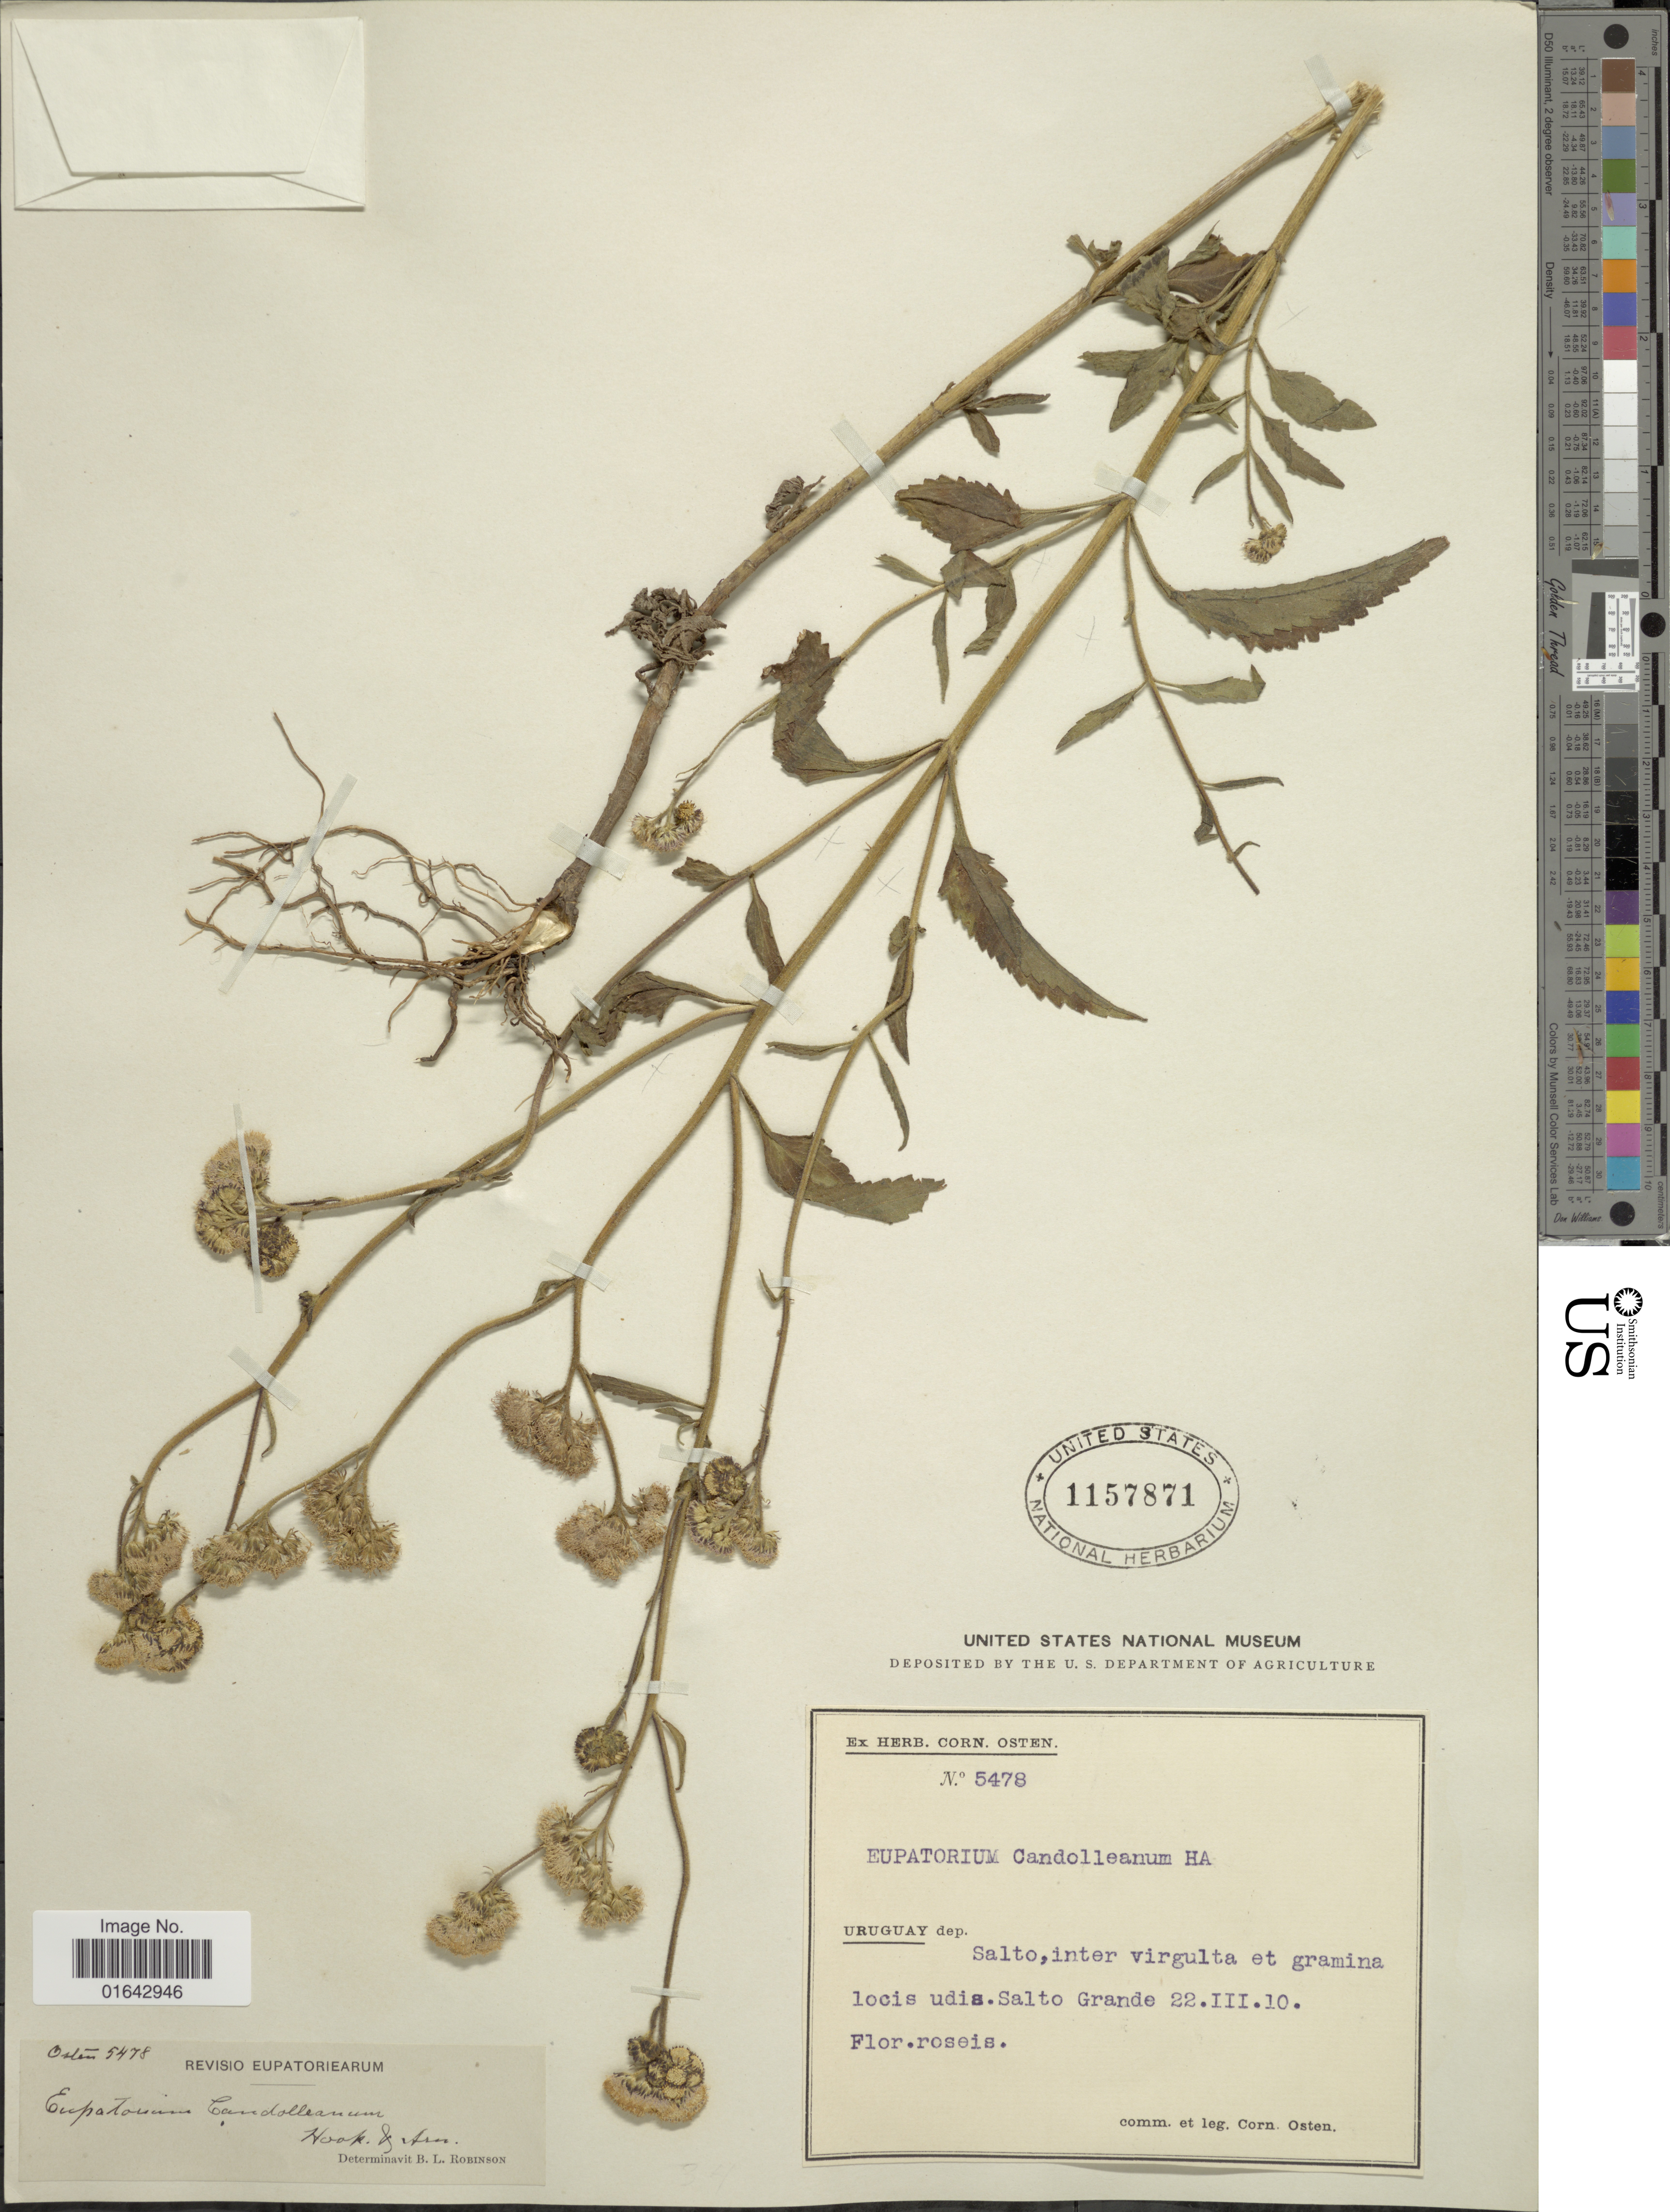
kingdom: Plantae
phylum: Tracheophyta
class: Magnoliopsida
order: Asterales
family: Asteraceae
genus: Barrosoa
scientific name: Barrosoa candolleana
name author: (Hook. & Arn.) R.M. King & H. Rob.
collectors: C. Osten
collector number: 5478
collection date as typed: Transcribed d/m/y: 22/3/10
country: Uruguay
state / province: Salto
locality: Uruguay dep. Salto, inter virgulta et gramina locis udis. Salto Grande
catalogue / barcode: US 1157871